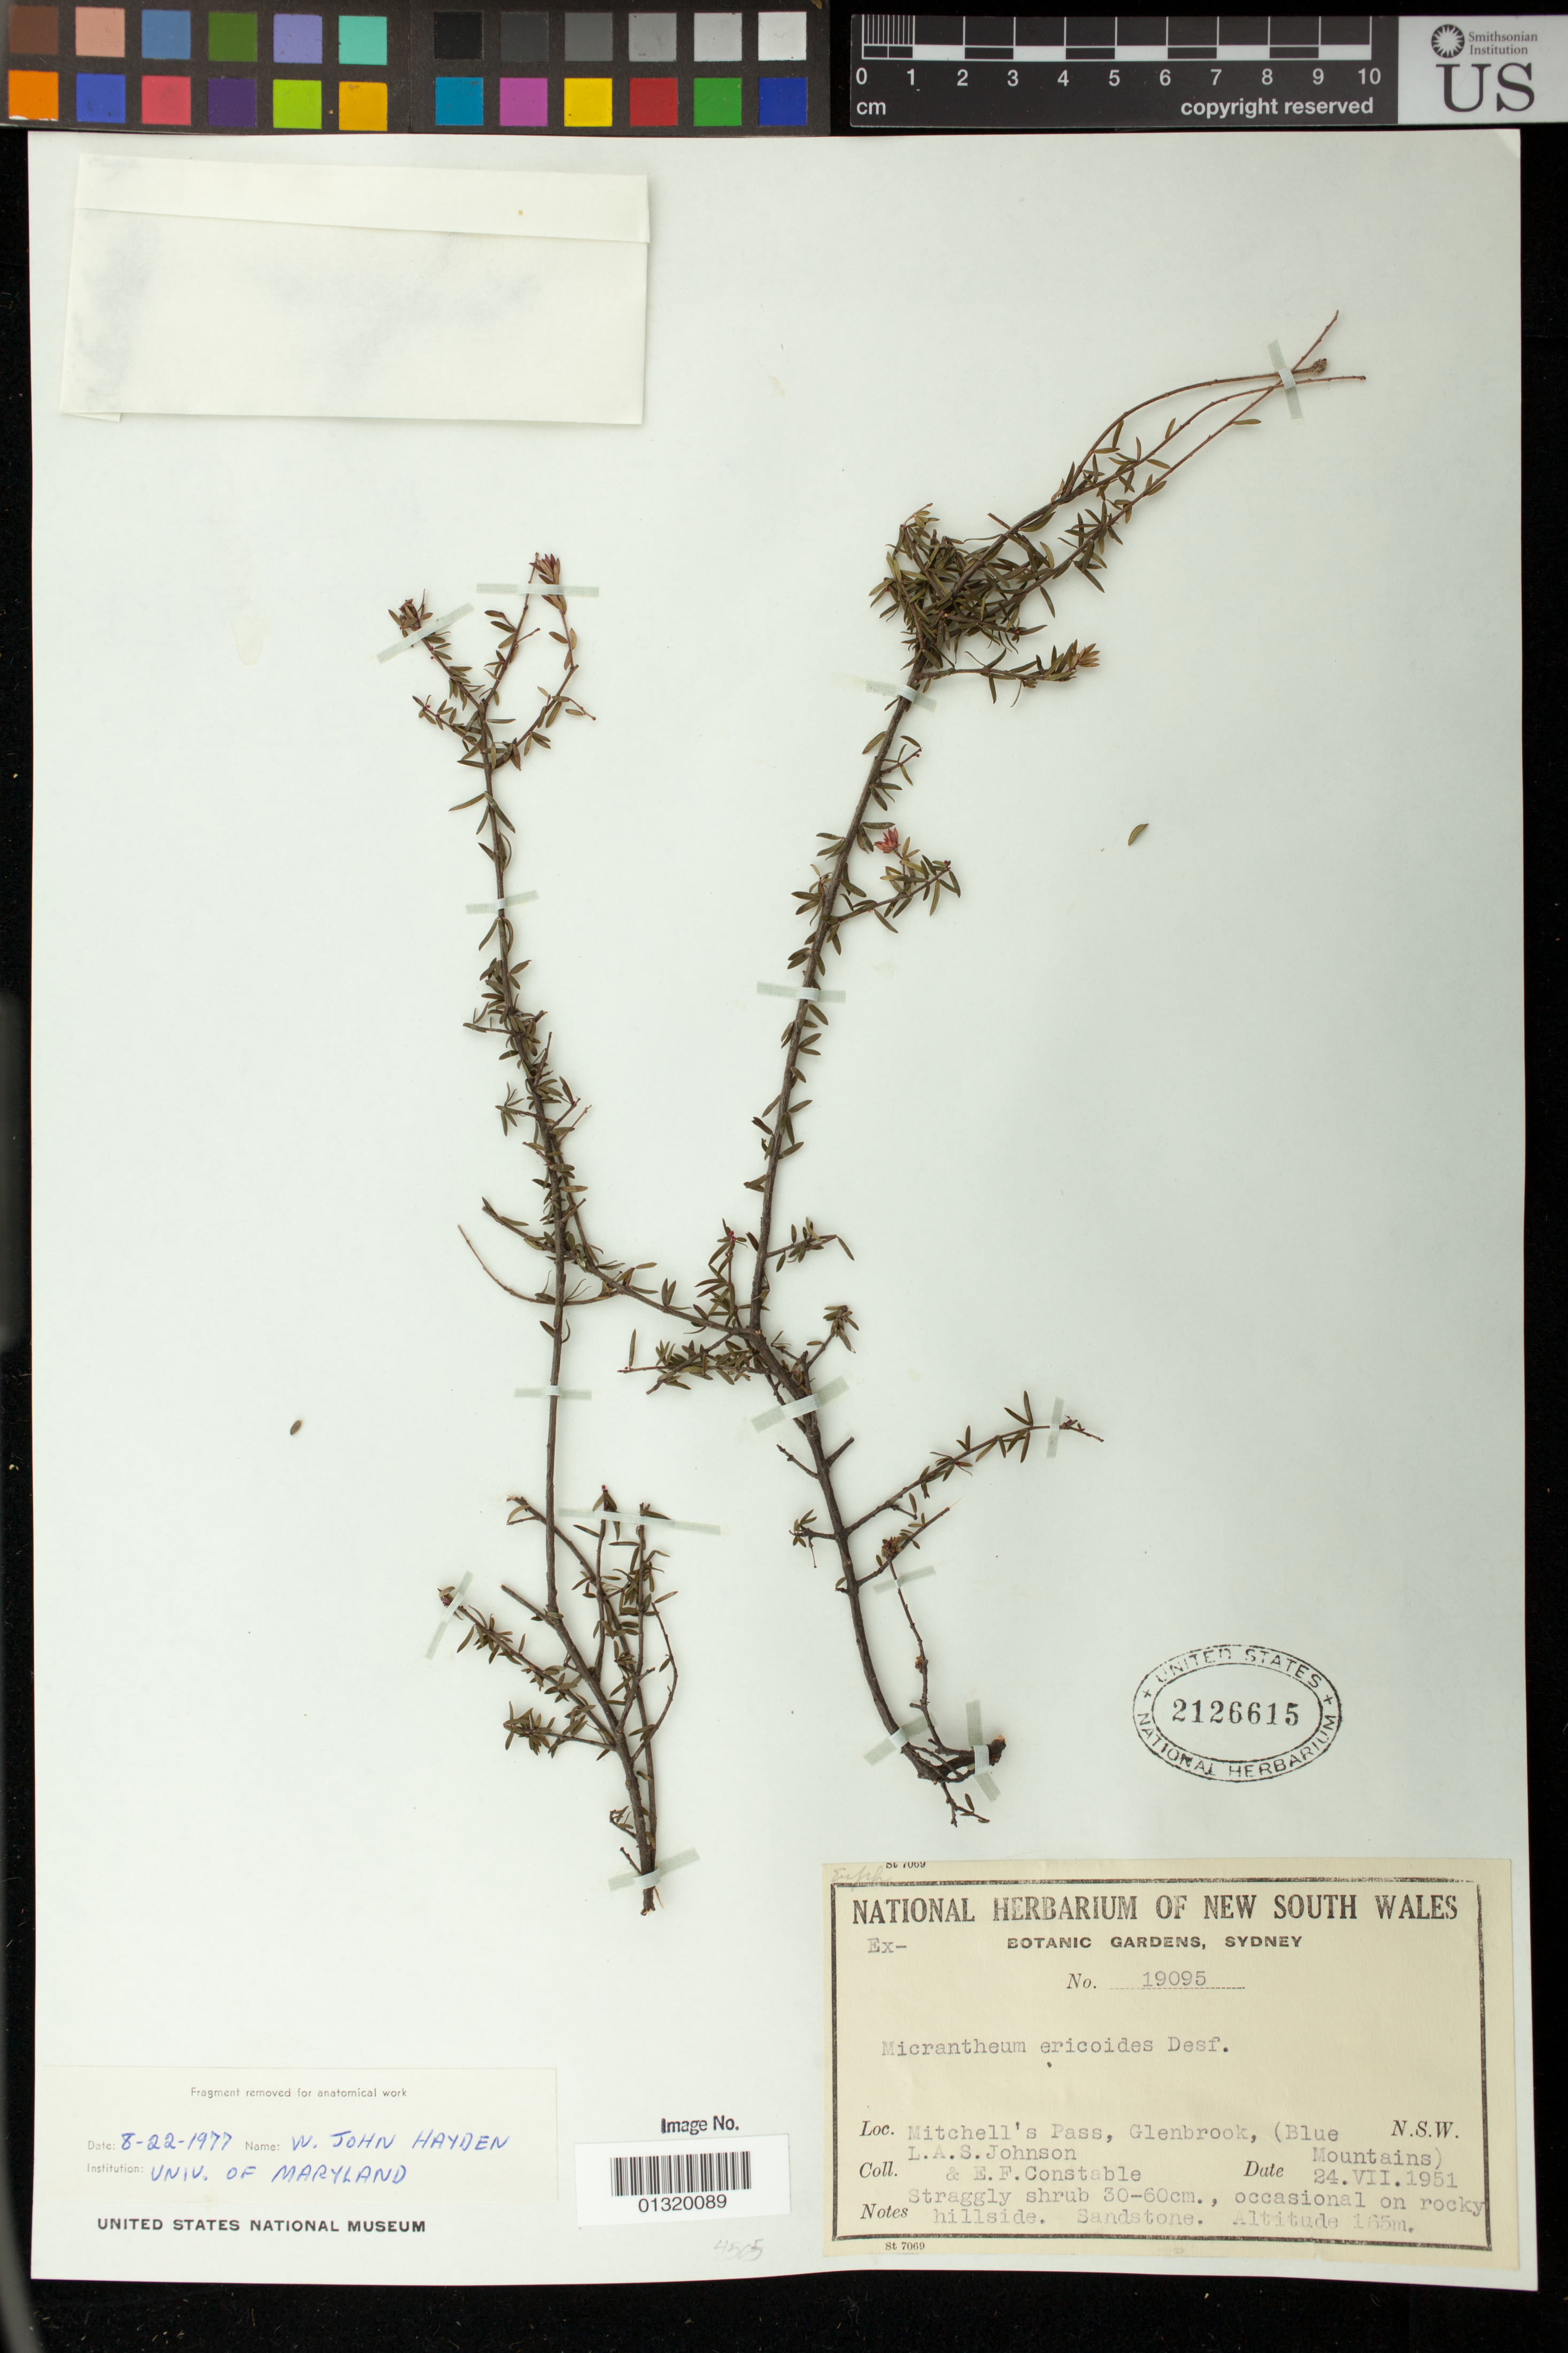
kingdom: Plantae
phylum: Tracheophyta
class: Magnoliopsida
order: Malpighiales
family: Picrodendraceae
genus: Micrantheum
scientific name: Micrantheum ericoides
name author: Desf.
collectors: L. A. S. Johnson & E. F. Constable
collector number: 19095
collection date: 1951-07-24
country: Australia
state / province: New South Wales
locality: Mitchell's Pass, Glenbrook, (Blue Mountains)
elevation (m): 165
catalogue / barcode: US 2126615